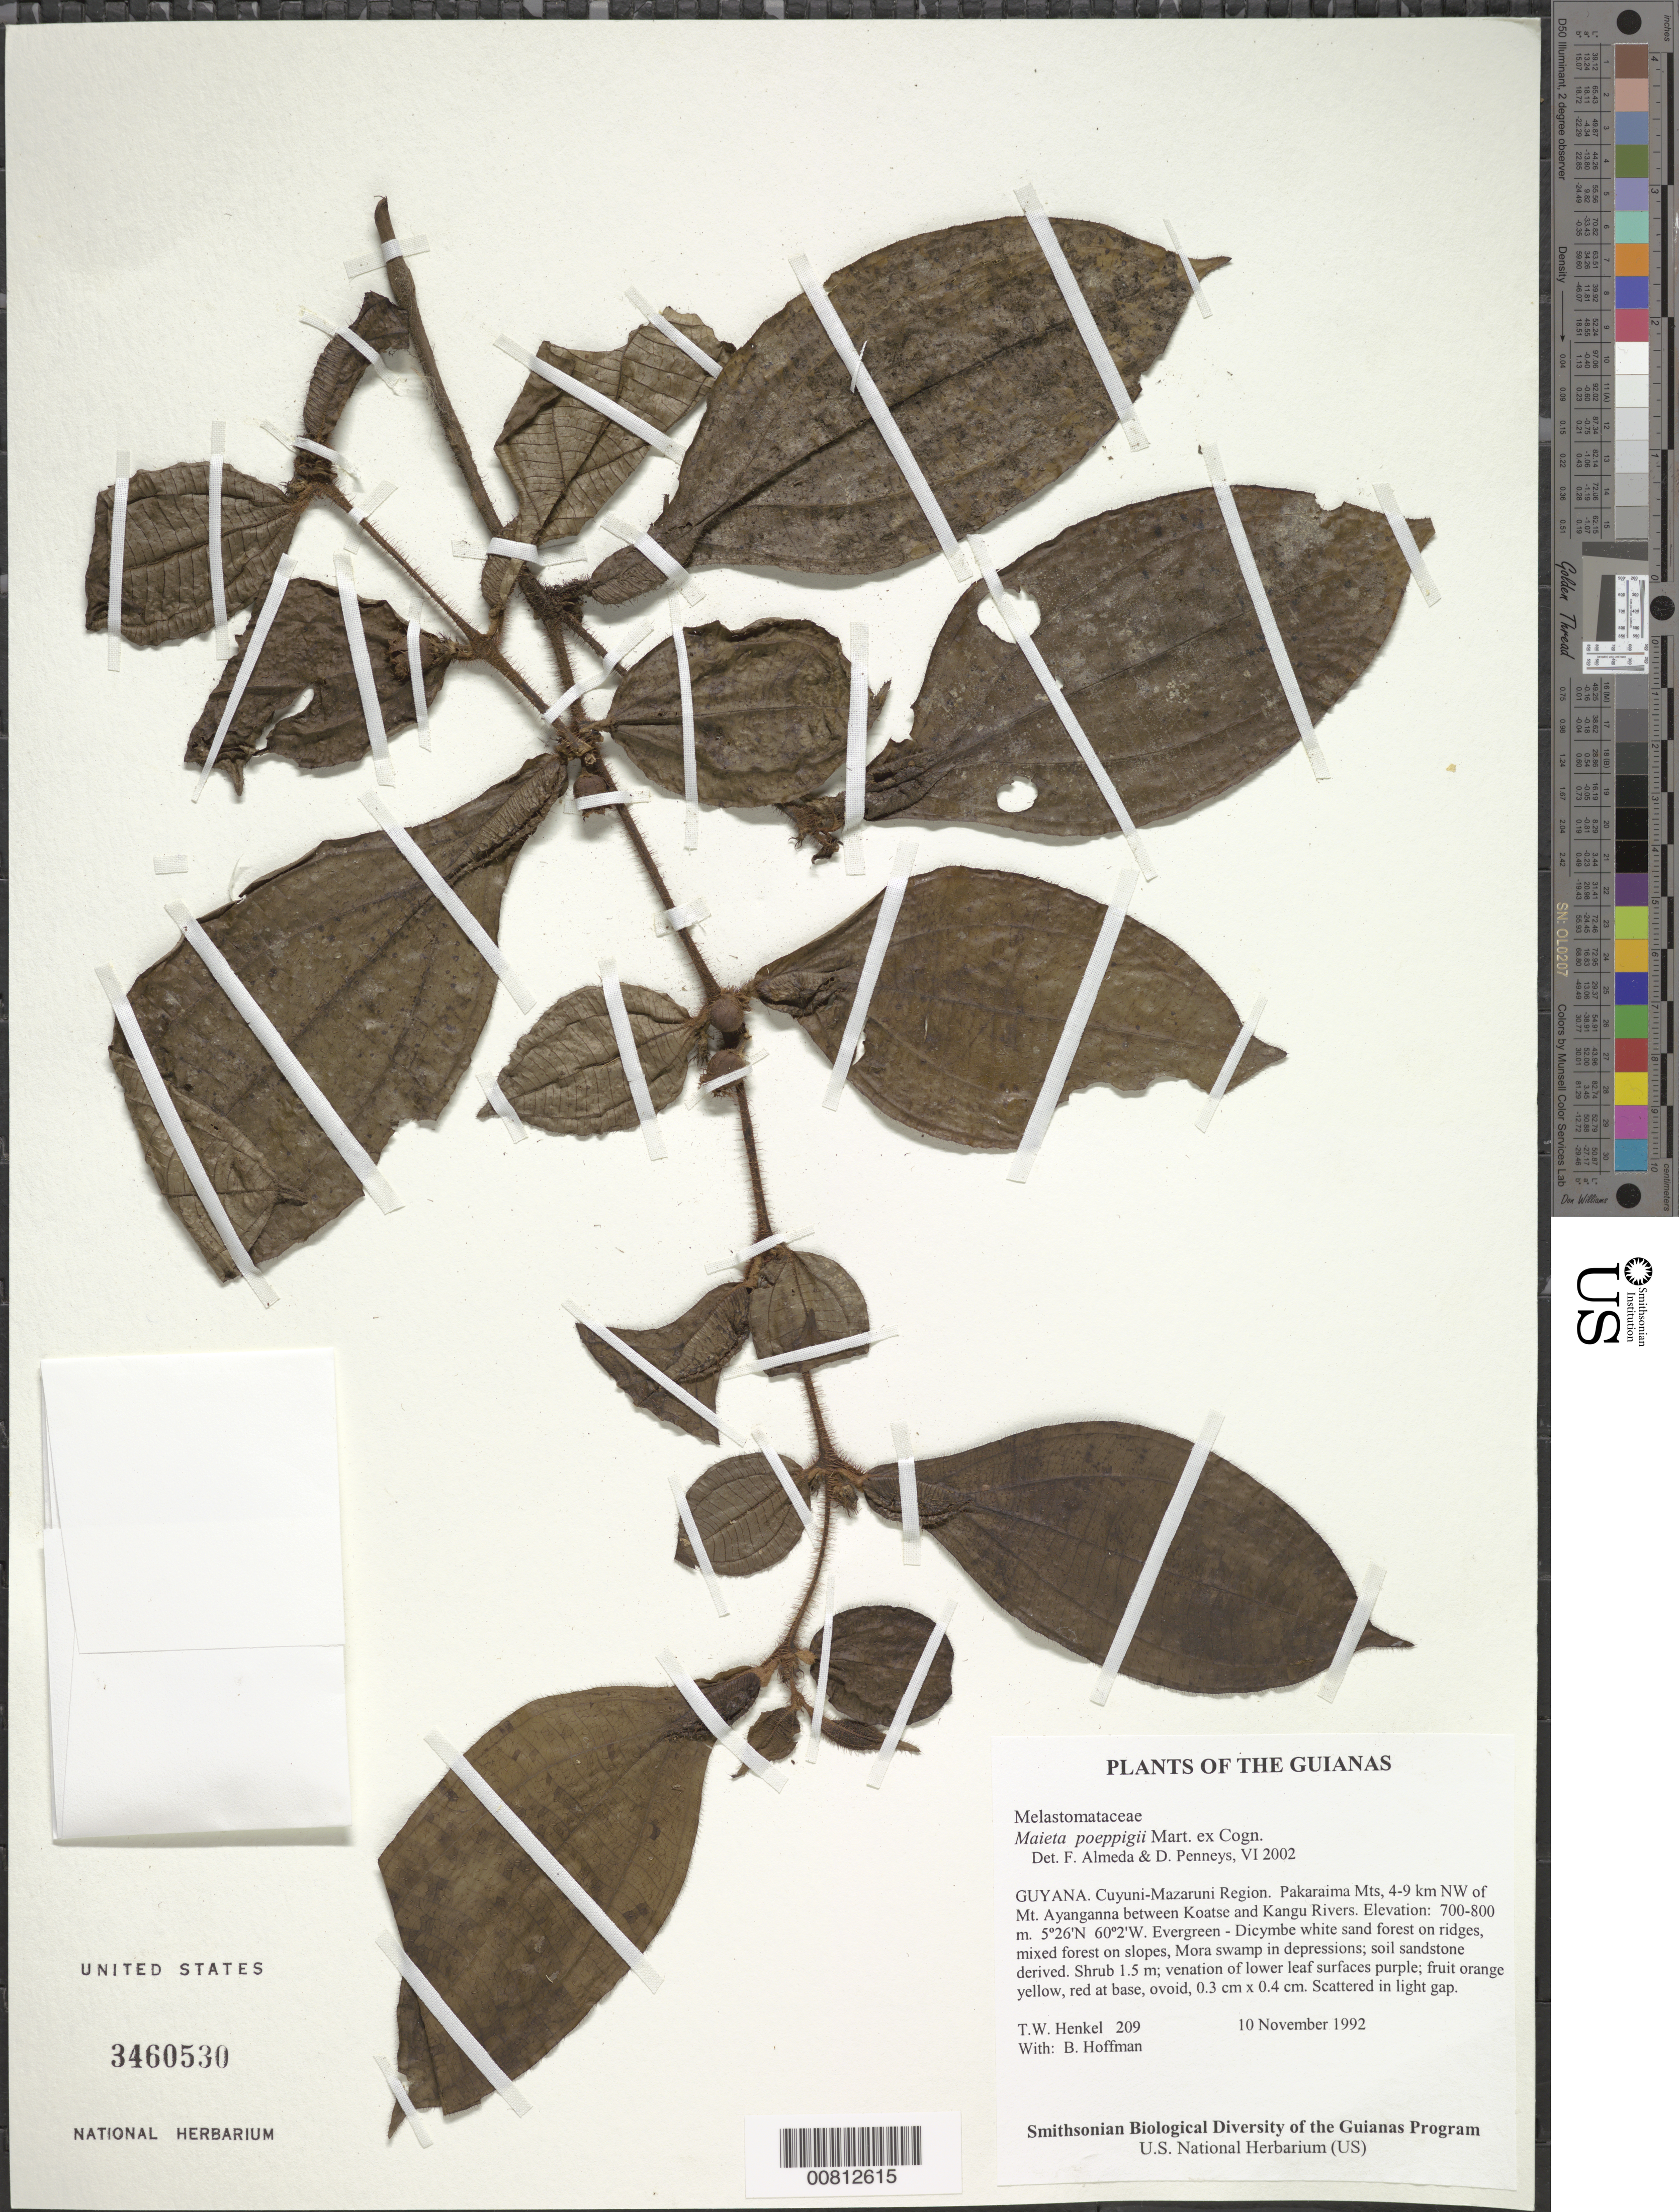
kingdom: Plantae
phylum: Tracheophyta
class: Magnoliopsida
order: Myrtales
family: Melastomataceae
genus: Maieta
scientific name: Maieta poeppigii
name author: Mart. ex Cogn.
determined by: Almeda, F.; Penneys, D. S.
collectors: T. Henkel & B. Hoffman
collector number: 209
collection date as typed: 10 November 1992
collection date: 1992-11-10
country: Guyana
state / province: Cuyuni-Mazaruni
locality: Pakaraima Mts, 4-9 km NW of Mt. Ayanganna between Koatse and Kangu Rivers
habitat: Evergreen - Dicymbe white sand forest on ridges, mixed forest on slopes, Mora swamp in depressions; soil sandstone derived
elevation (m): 700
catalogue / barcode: US 3460530